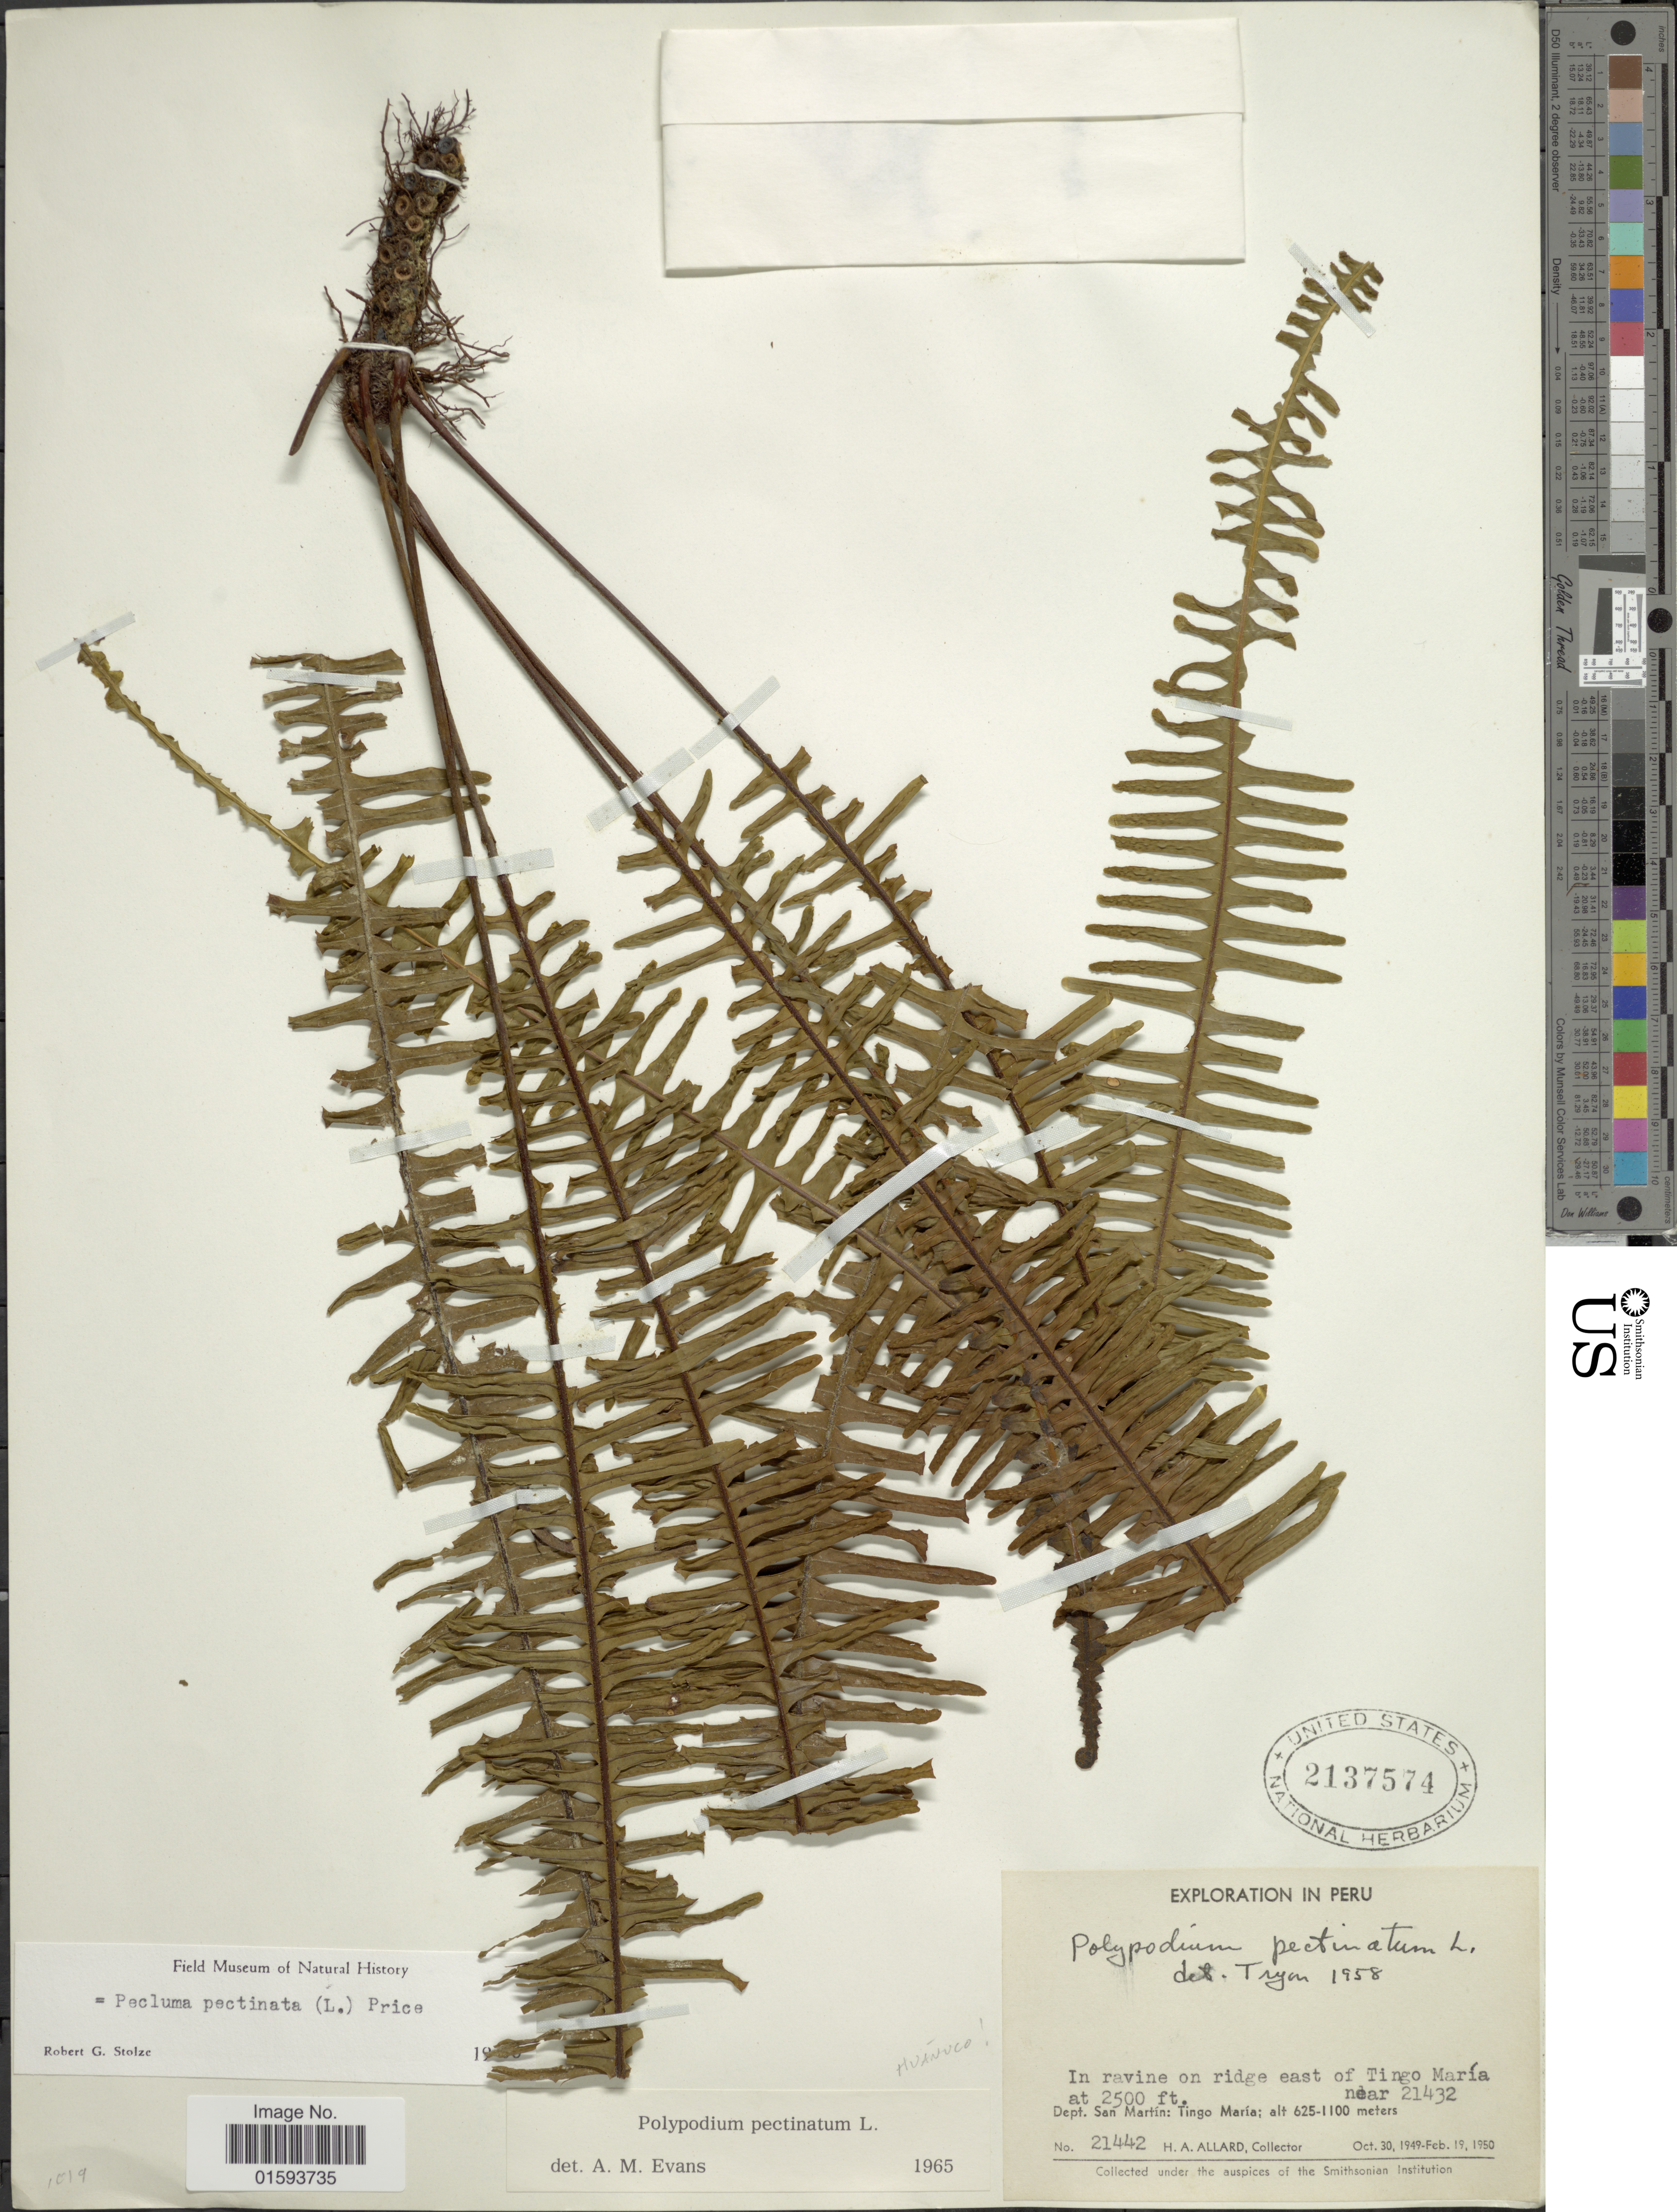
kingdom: Plantae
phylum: Tracheophyta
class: Polypodiopsida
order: Polypodiales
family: Polypodiaceae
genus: Pecluma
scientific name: Pecluma pectinata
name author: (L.) M.G. Price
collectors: H. A. Allard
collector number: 21442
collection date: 1949-10-30/1950-02-19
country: Peru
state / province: San Martín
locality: In ravine on ridge east of Tingo Maria near 21432, Tingo Maria.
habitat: in ravine on ridge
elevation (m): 2500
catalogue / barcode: US 2137574